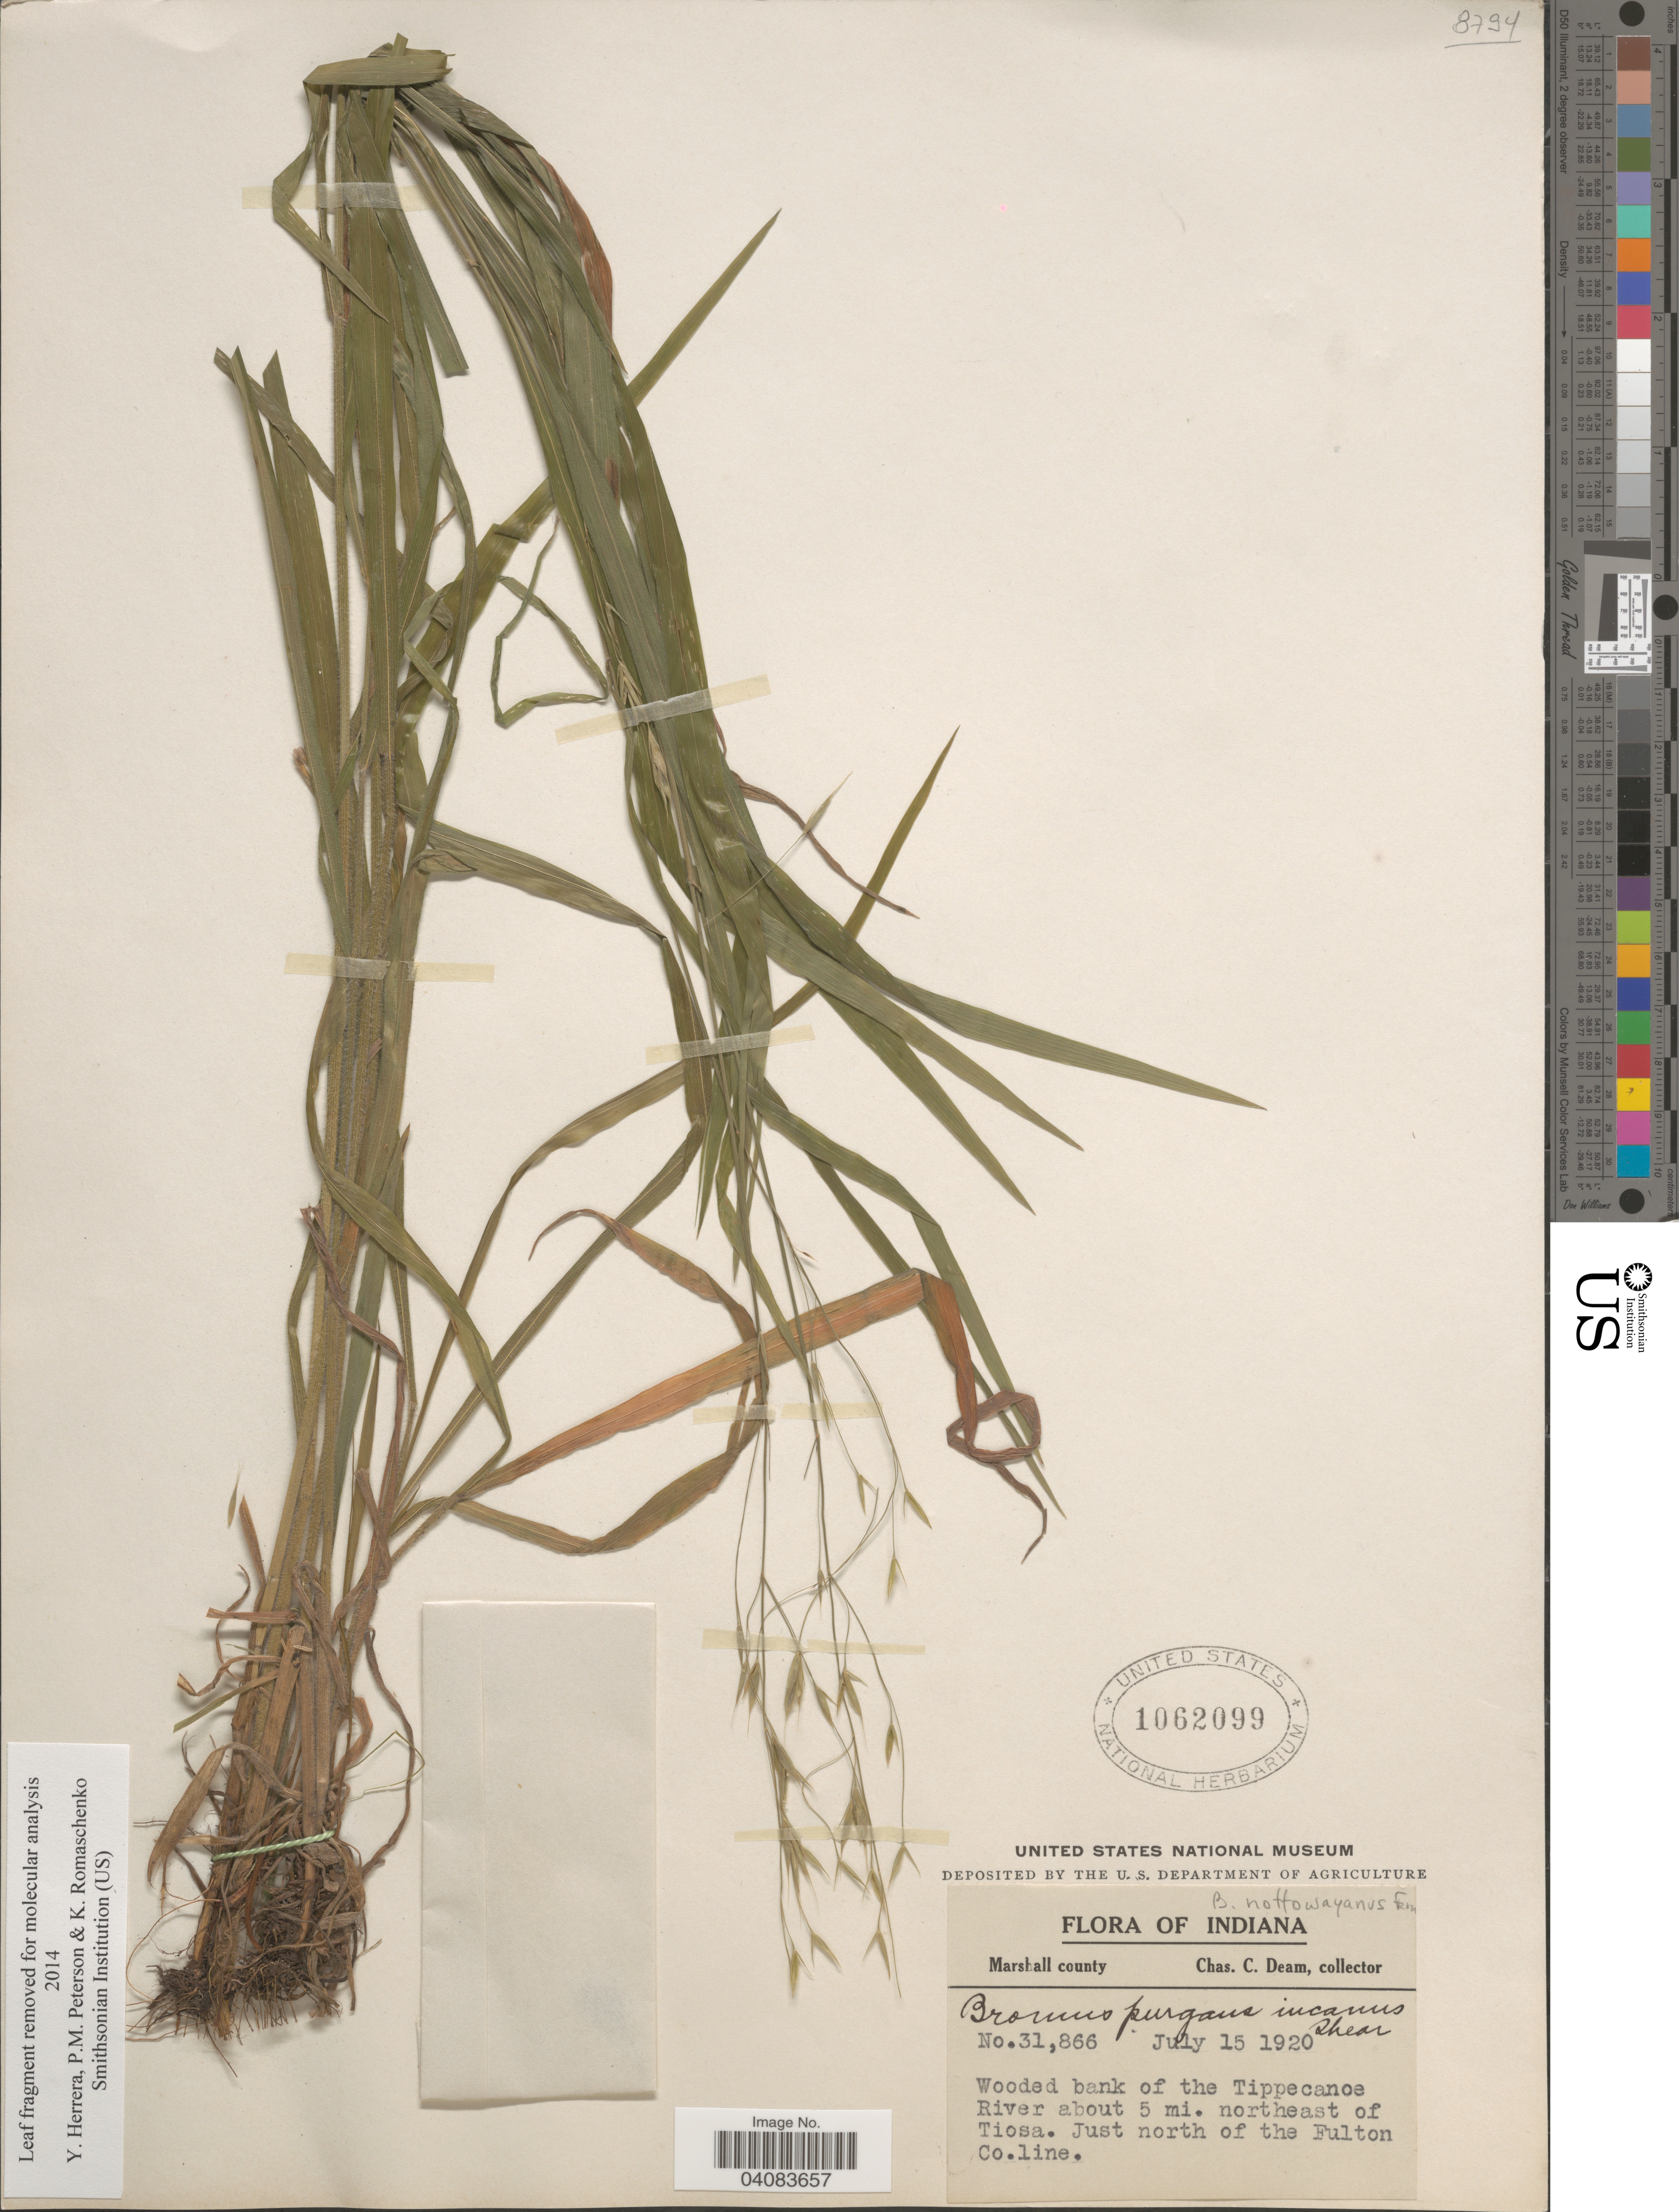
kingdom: Plantae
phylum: Tracheophyta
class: Liliopsida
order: Poales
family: Poaceae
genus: Bromus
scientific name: Bromus nottawayanus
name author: Fernald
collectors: C. C. Deam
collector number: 31866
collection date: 1920-07-15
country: United States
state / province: Indiana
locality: Marshall county. Wooded bank of the Tippecanoe River about 5 mi. northeast of Tiosa. Just north of the Fulton Co. line.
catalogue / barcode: US 1062099